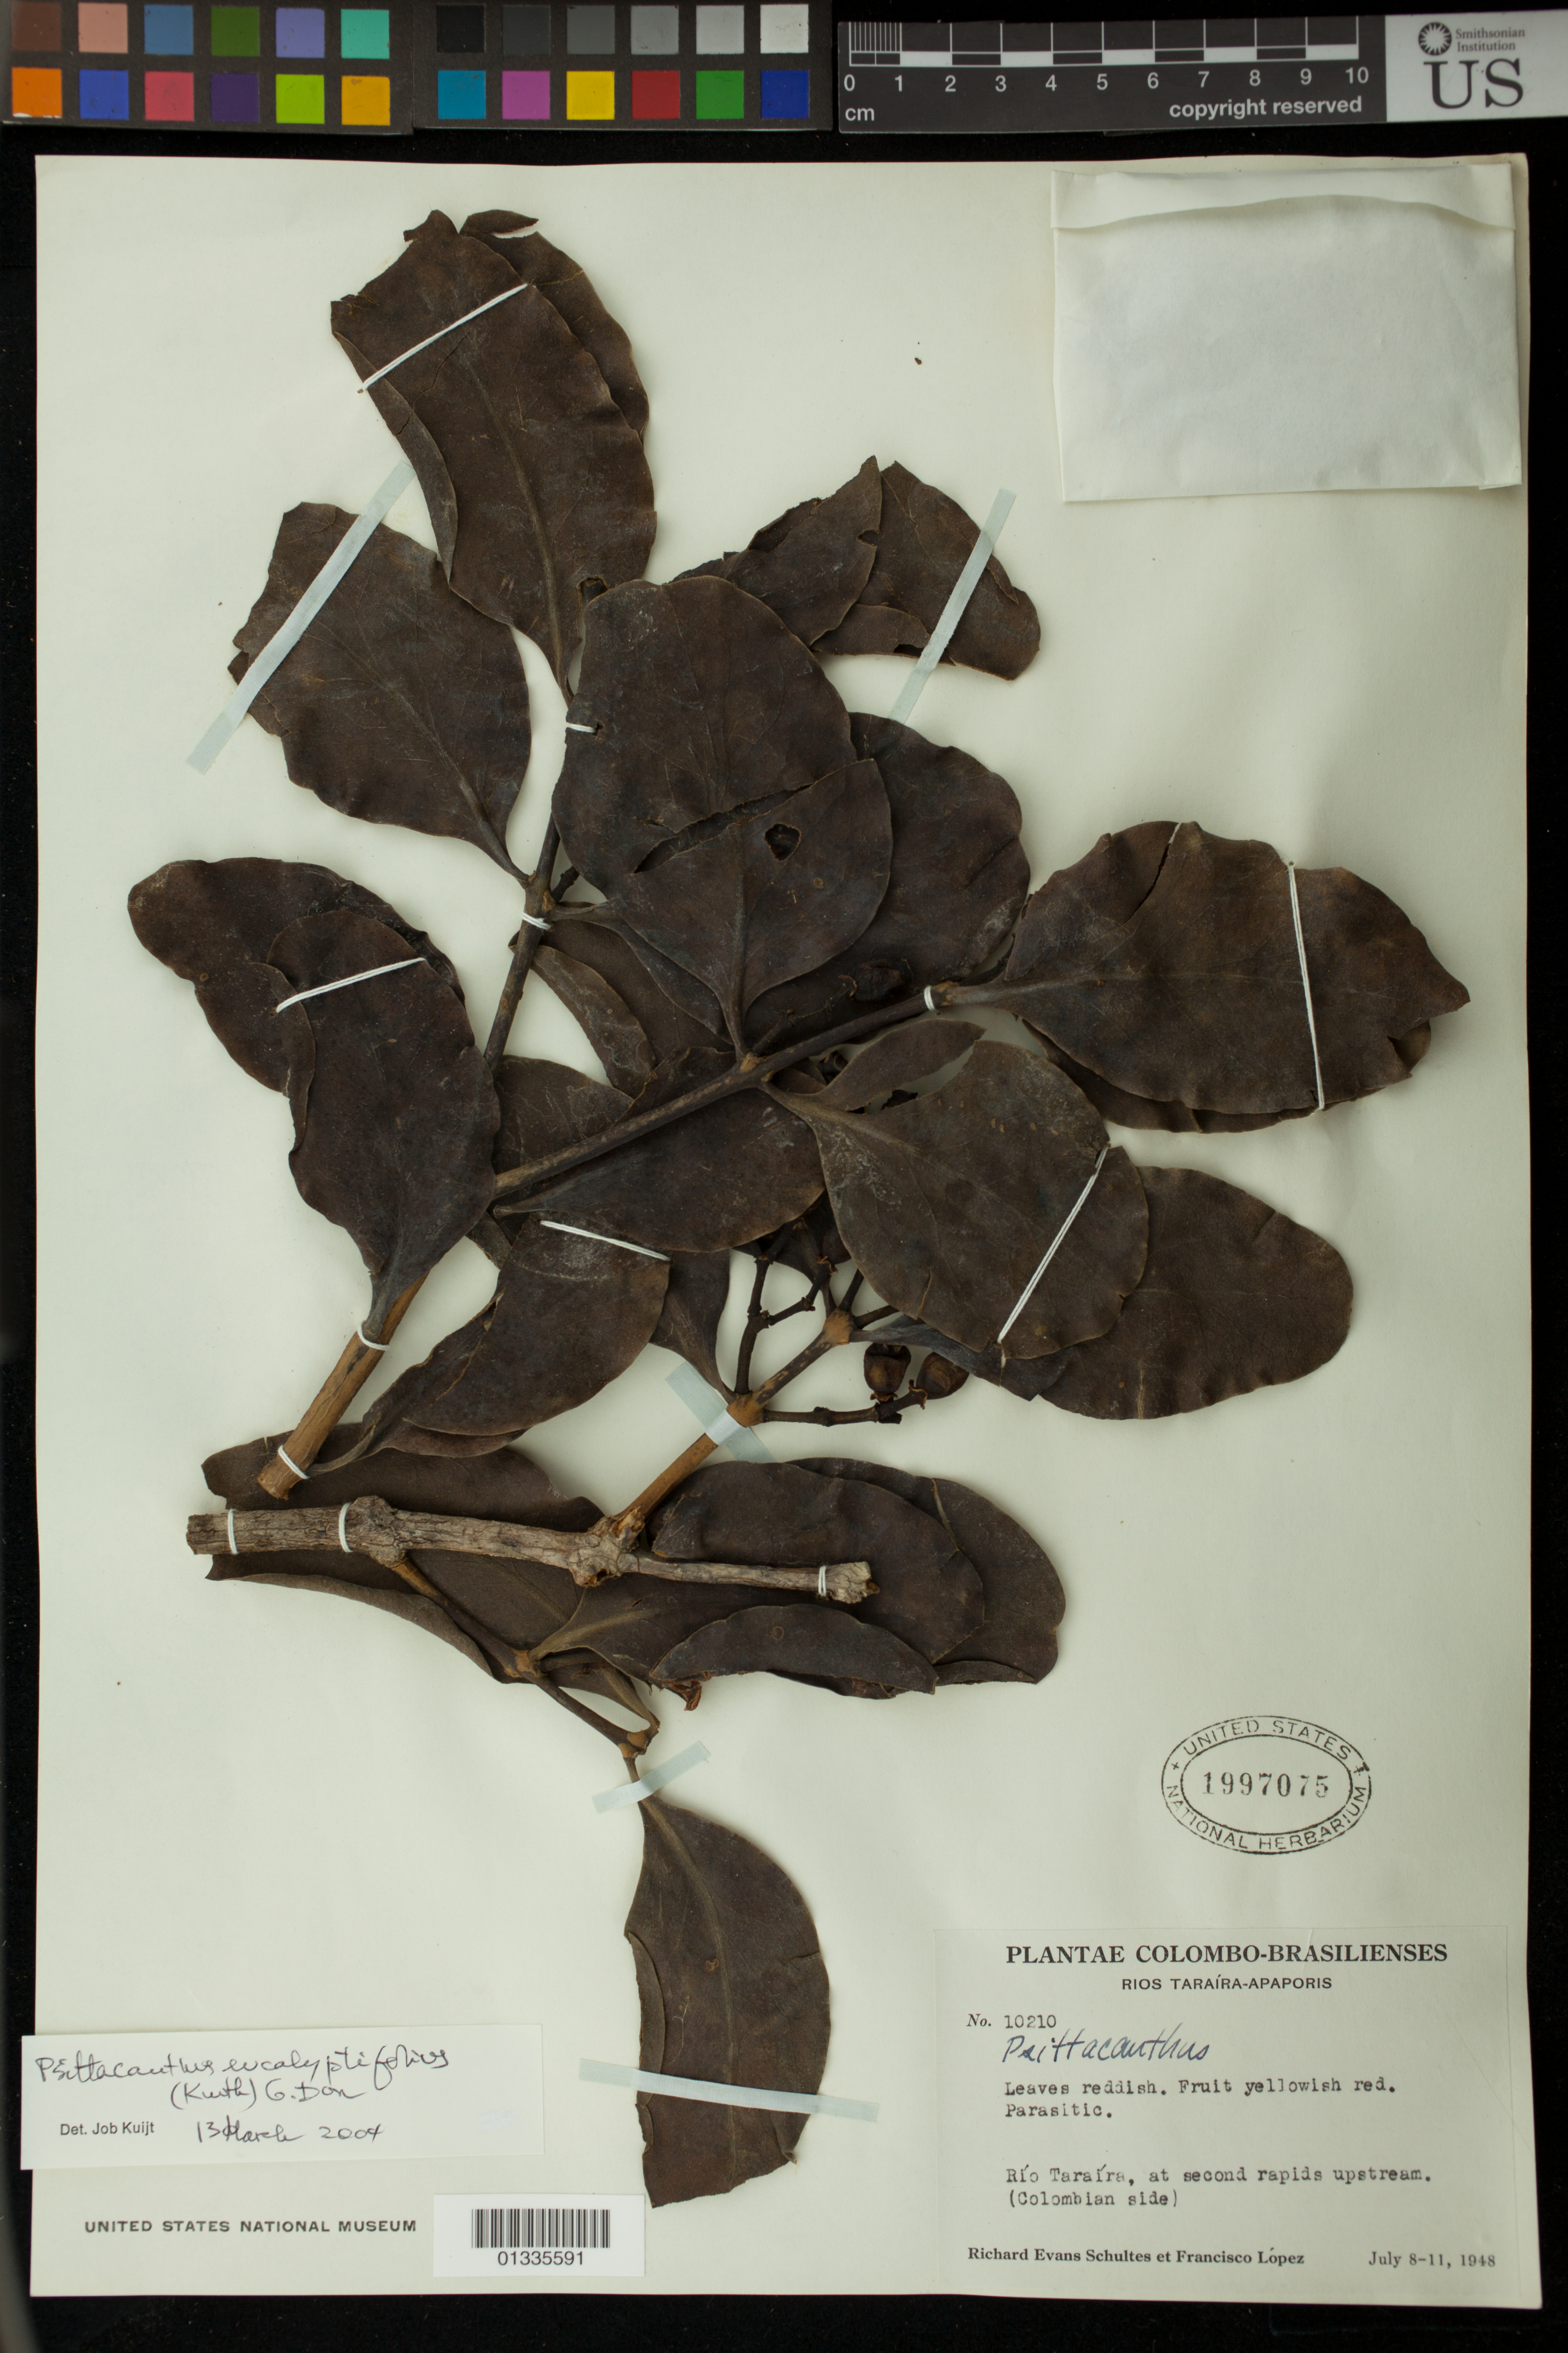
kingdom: Plantae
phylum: Tracheophyta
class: Magnoliopsida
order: Santalales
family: Loranthaceae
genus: Psittacanthus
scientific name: Psittacanthus eucalyptifolius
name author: (Kunth) G. Don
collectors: R. E. Schultes & F. López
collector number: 10210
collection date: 1948-07-08/1948-07-11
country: Colombia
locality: Rio Taraíra, at second rapids upstream (Colombia side)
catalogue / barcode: US 1997075